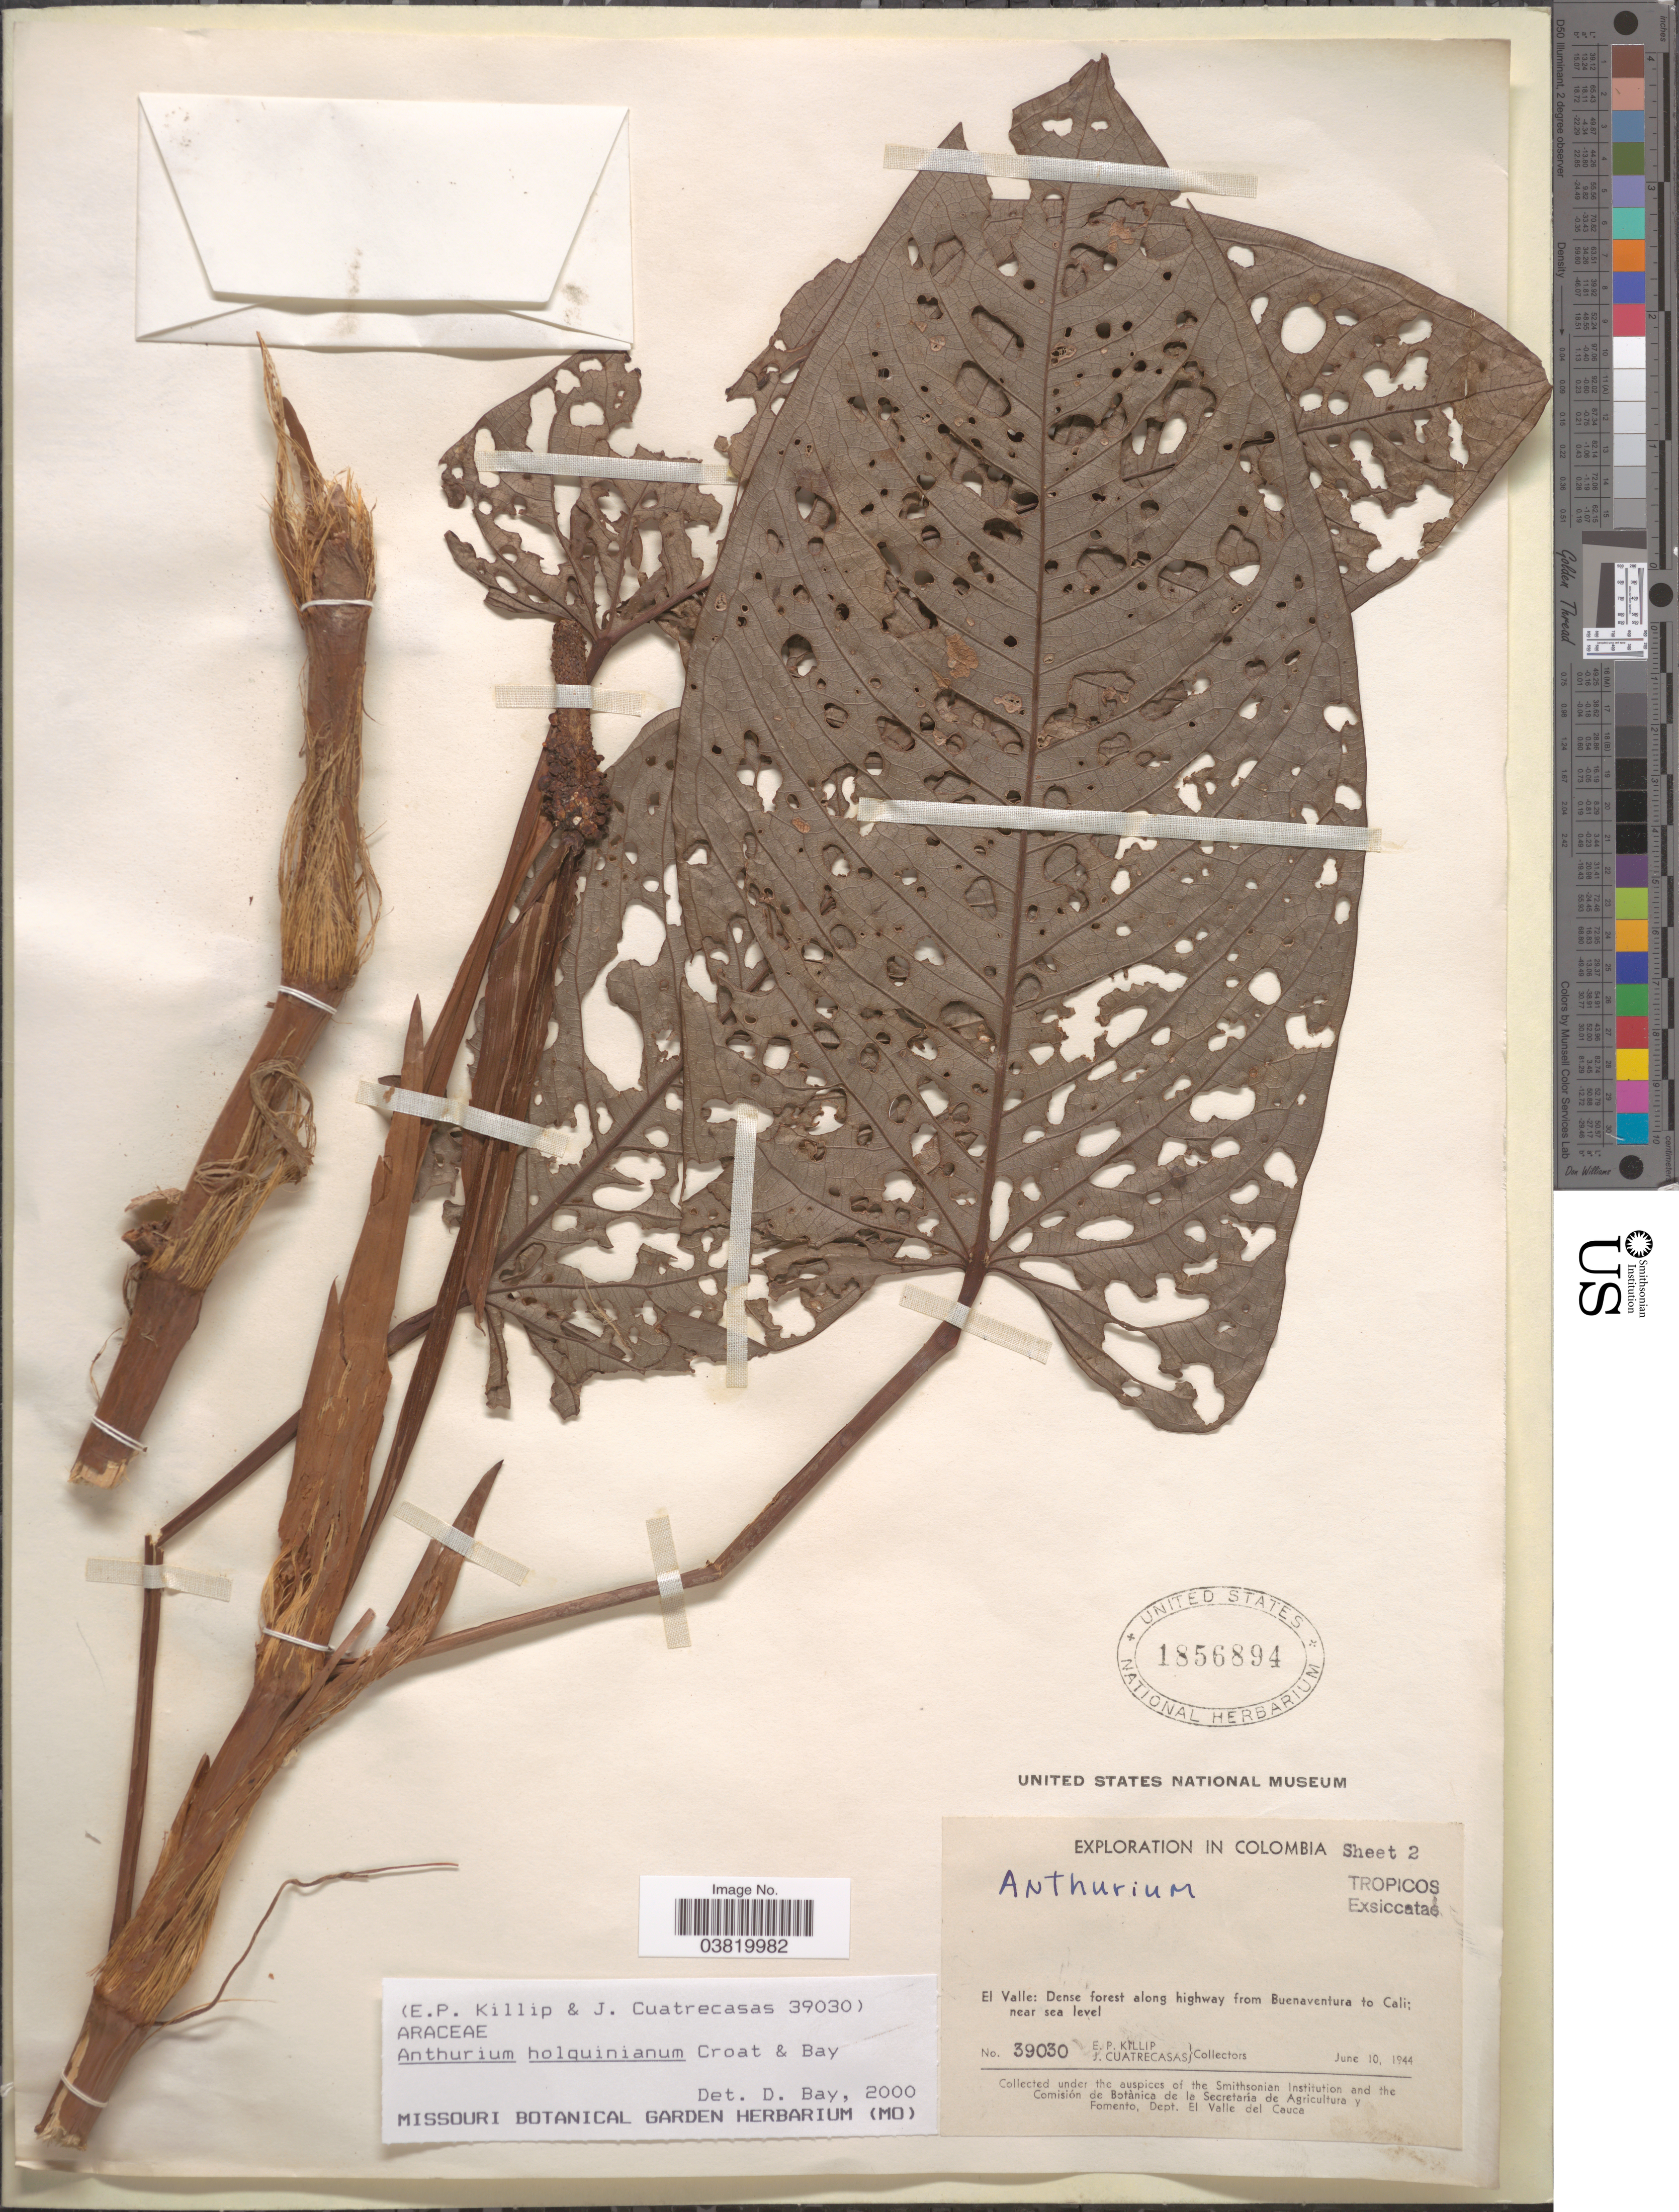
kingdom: Plantae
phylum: Tracheophyta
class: Liliopsida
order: Alismatales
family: Araceae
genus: Anthurium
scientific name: Anthurium holquinianum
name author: Croat & D.C. Bay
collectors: E. P. Killip & J. Cuatrecasas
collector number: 39030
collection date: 1944-06-10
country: Colombia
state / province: Valle del Cauca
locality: El Valle: Dense forest along highway from Buenaventura to Cali.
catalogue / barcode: US 1856894